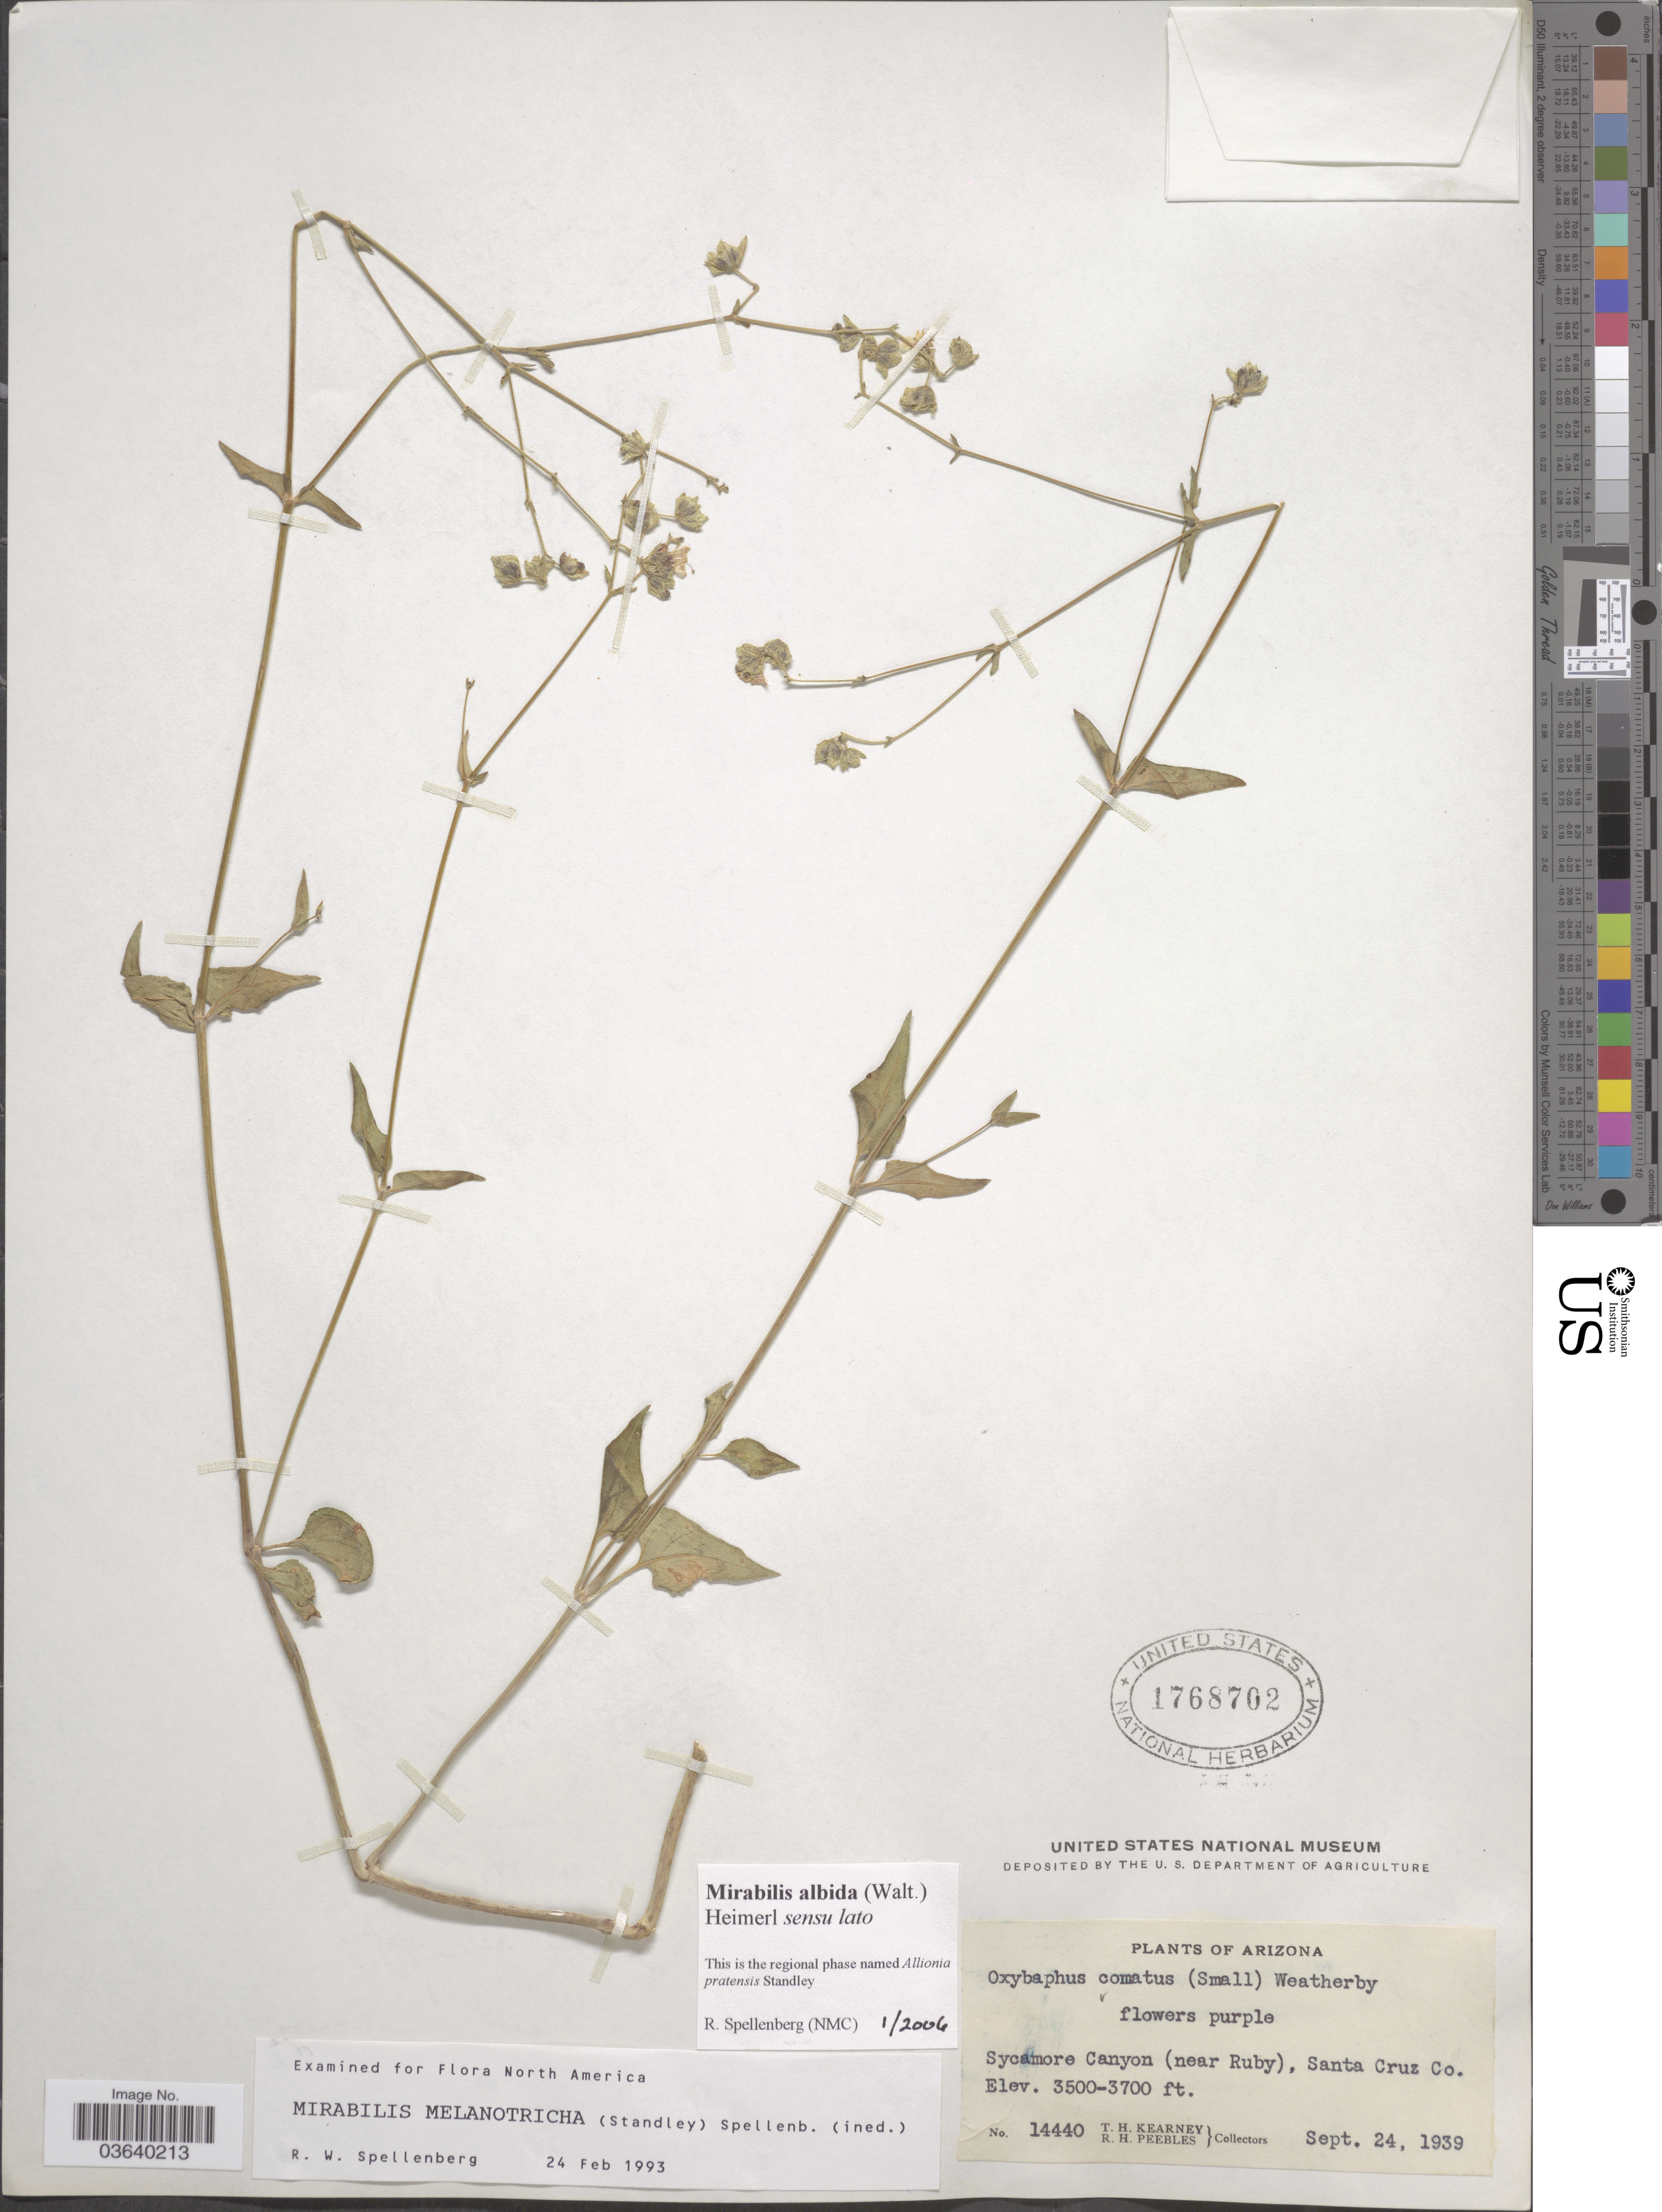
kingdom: Plantae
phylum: Tracheophyta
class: Magnoliopsida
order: Caryophyllales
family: Nyctaginaceae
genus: Mirabilis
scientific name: Mirabilis albida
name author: (Walter) Heimerl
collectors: T. H. Kearney & R. H. Peebles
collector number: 14440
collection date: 1939-09-24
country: United States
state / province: Arizona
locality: Sycamore Canyon (near Ruby), Santa Cruz Co.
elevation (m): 1067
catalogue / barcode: US 1768702